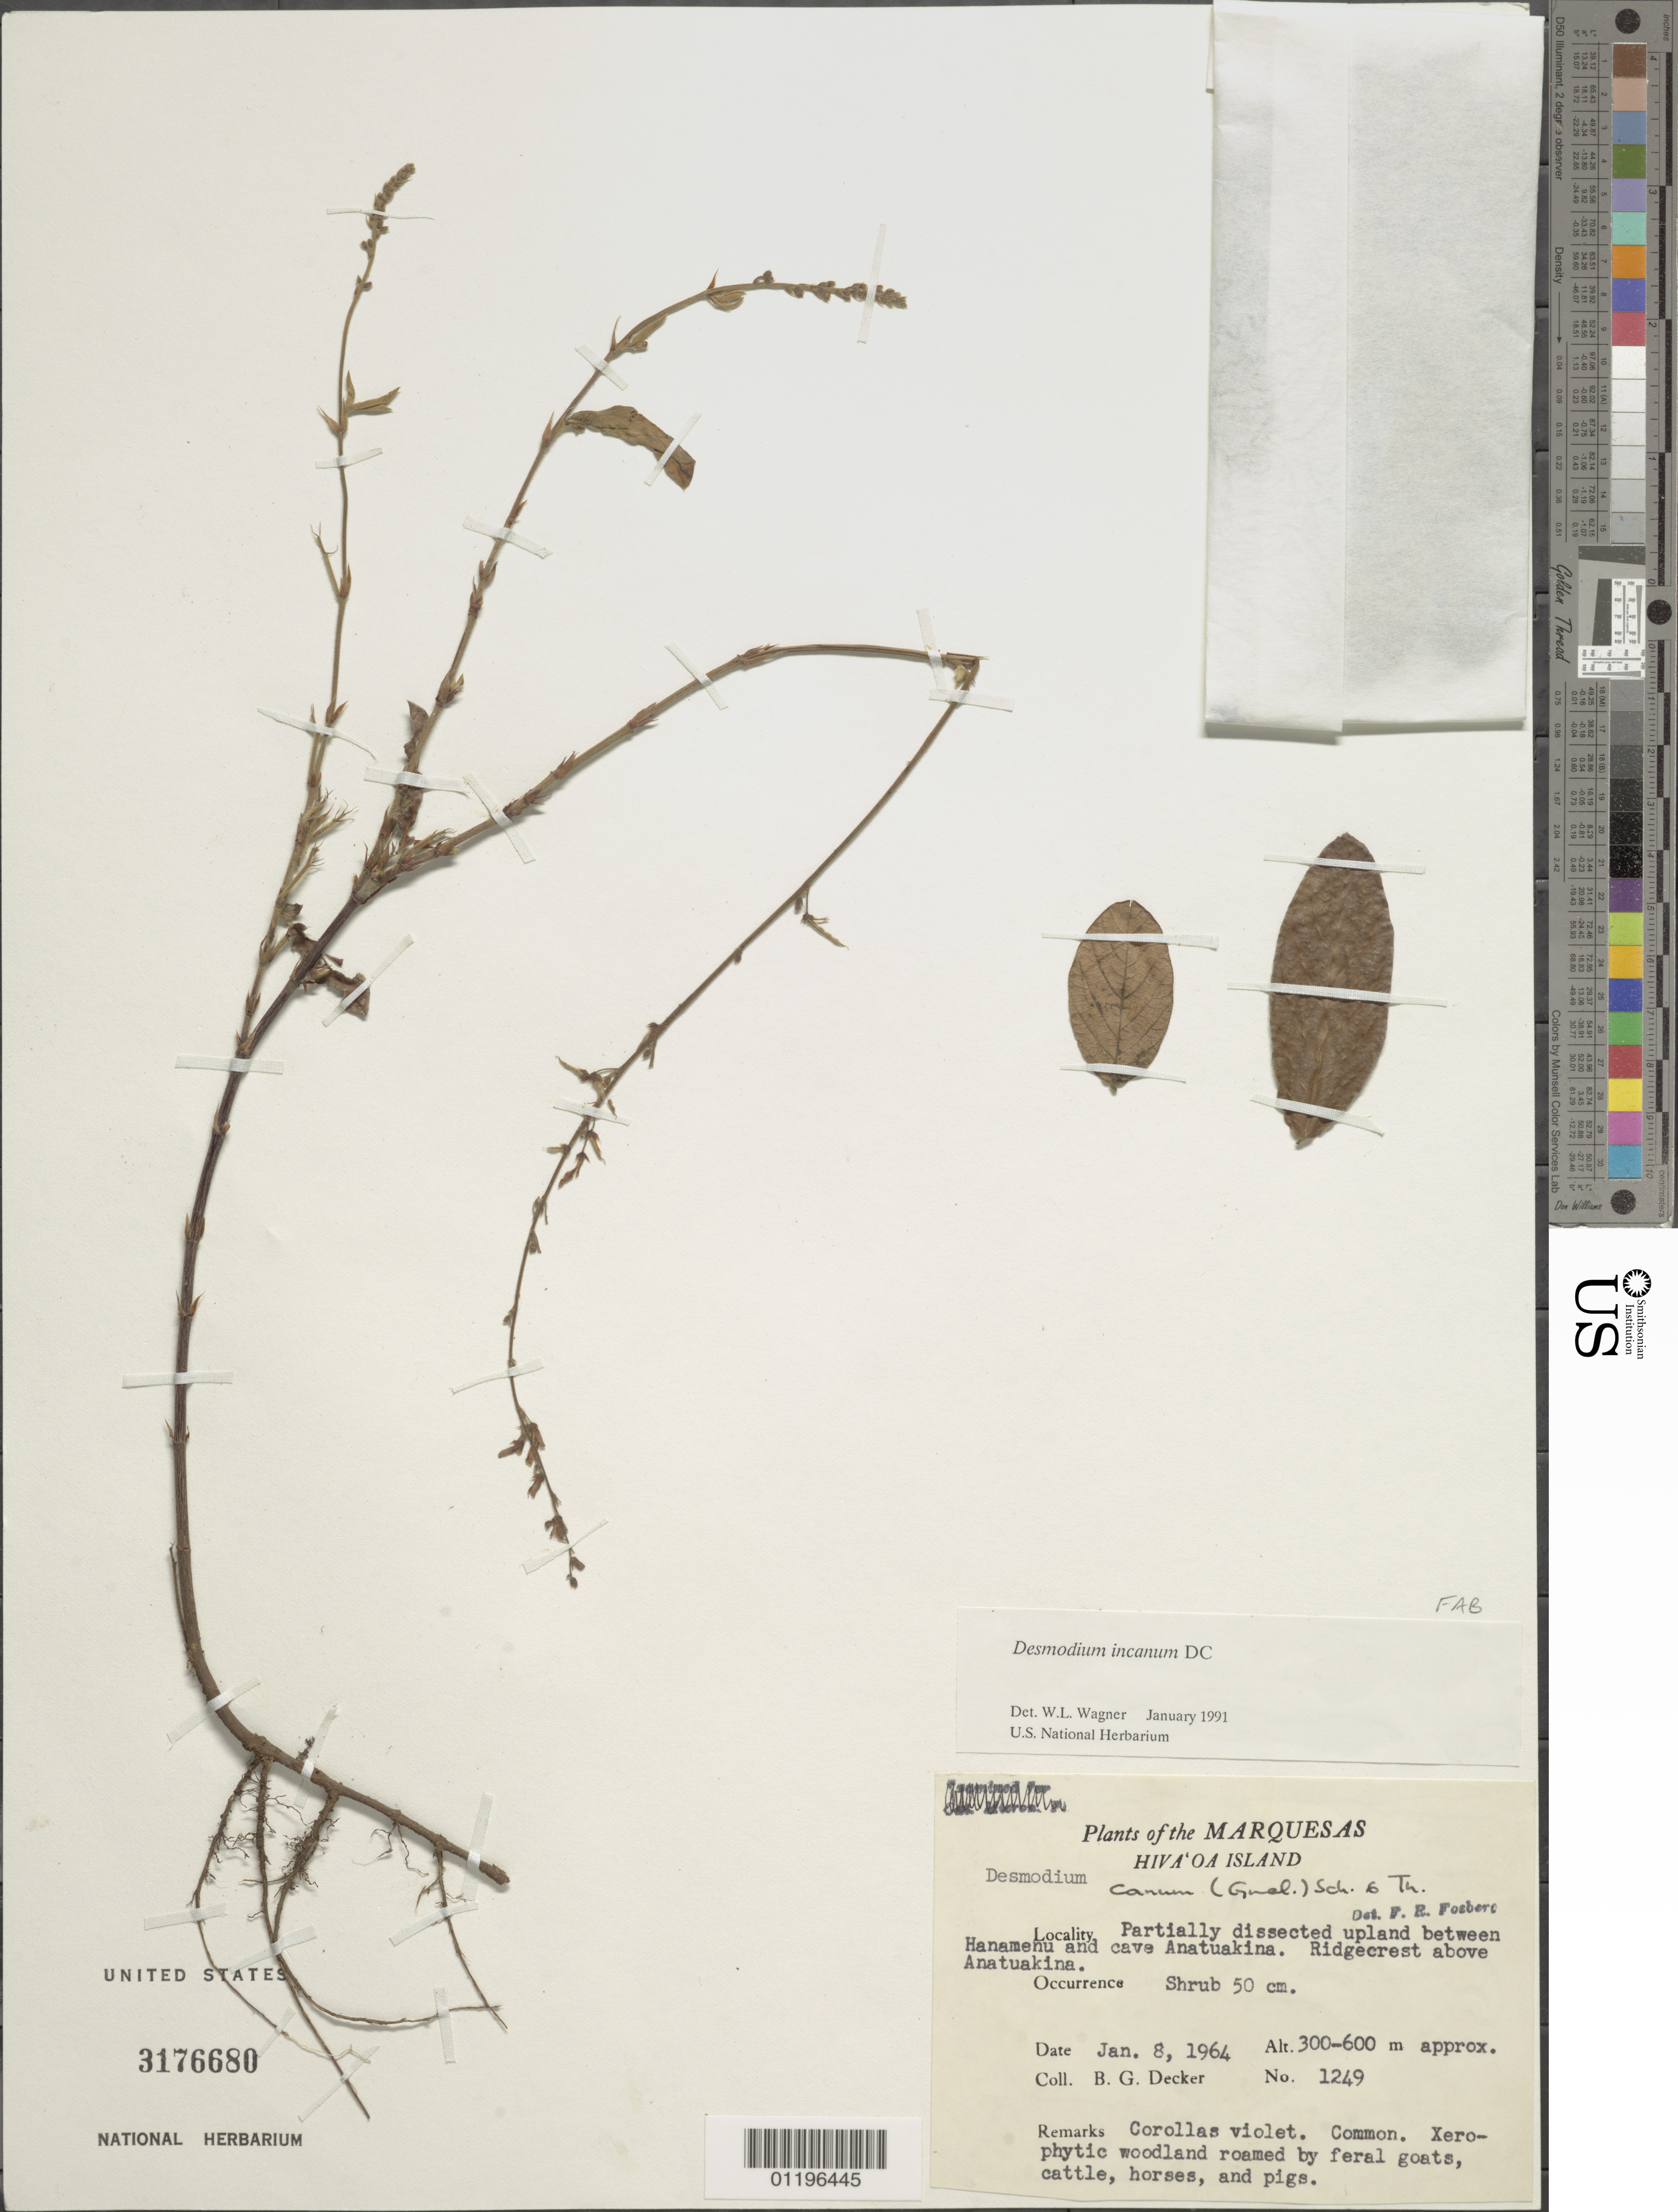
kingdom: Plantae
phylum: Tracheophyta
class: Magnoliopsida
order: Fabales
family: Fabaceae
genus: Desmodium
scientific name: Desmodium incanum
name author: (Sw.) DC.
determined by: Wagner, W. L., (BOT), Smithsonian Institution - National Museum of Natural History (UNITED STATES)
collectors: B. G. Decker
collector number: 1249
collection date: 1964-01-08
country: French Polynesia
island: Hiva Oa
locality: Partially dissected upland between Hanamenu and cave Anatuakina, ridge crest above Anatuakina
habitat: Xerophytic woodland roamed by feral goats, cattle, horses and pigs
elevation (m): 300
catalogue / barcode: US 3176680